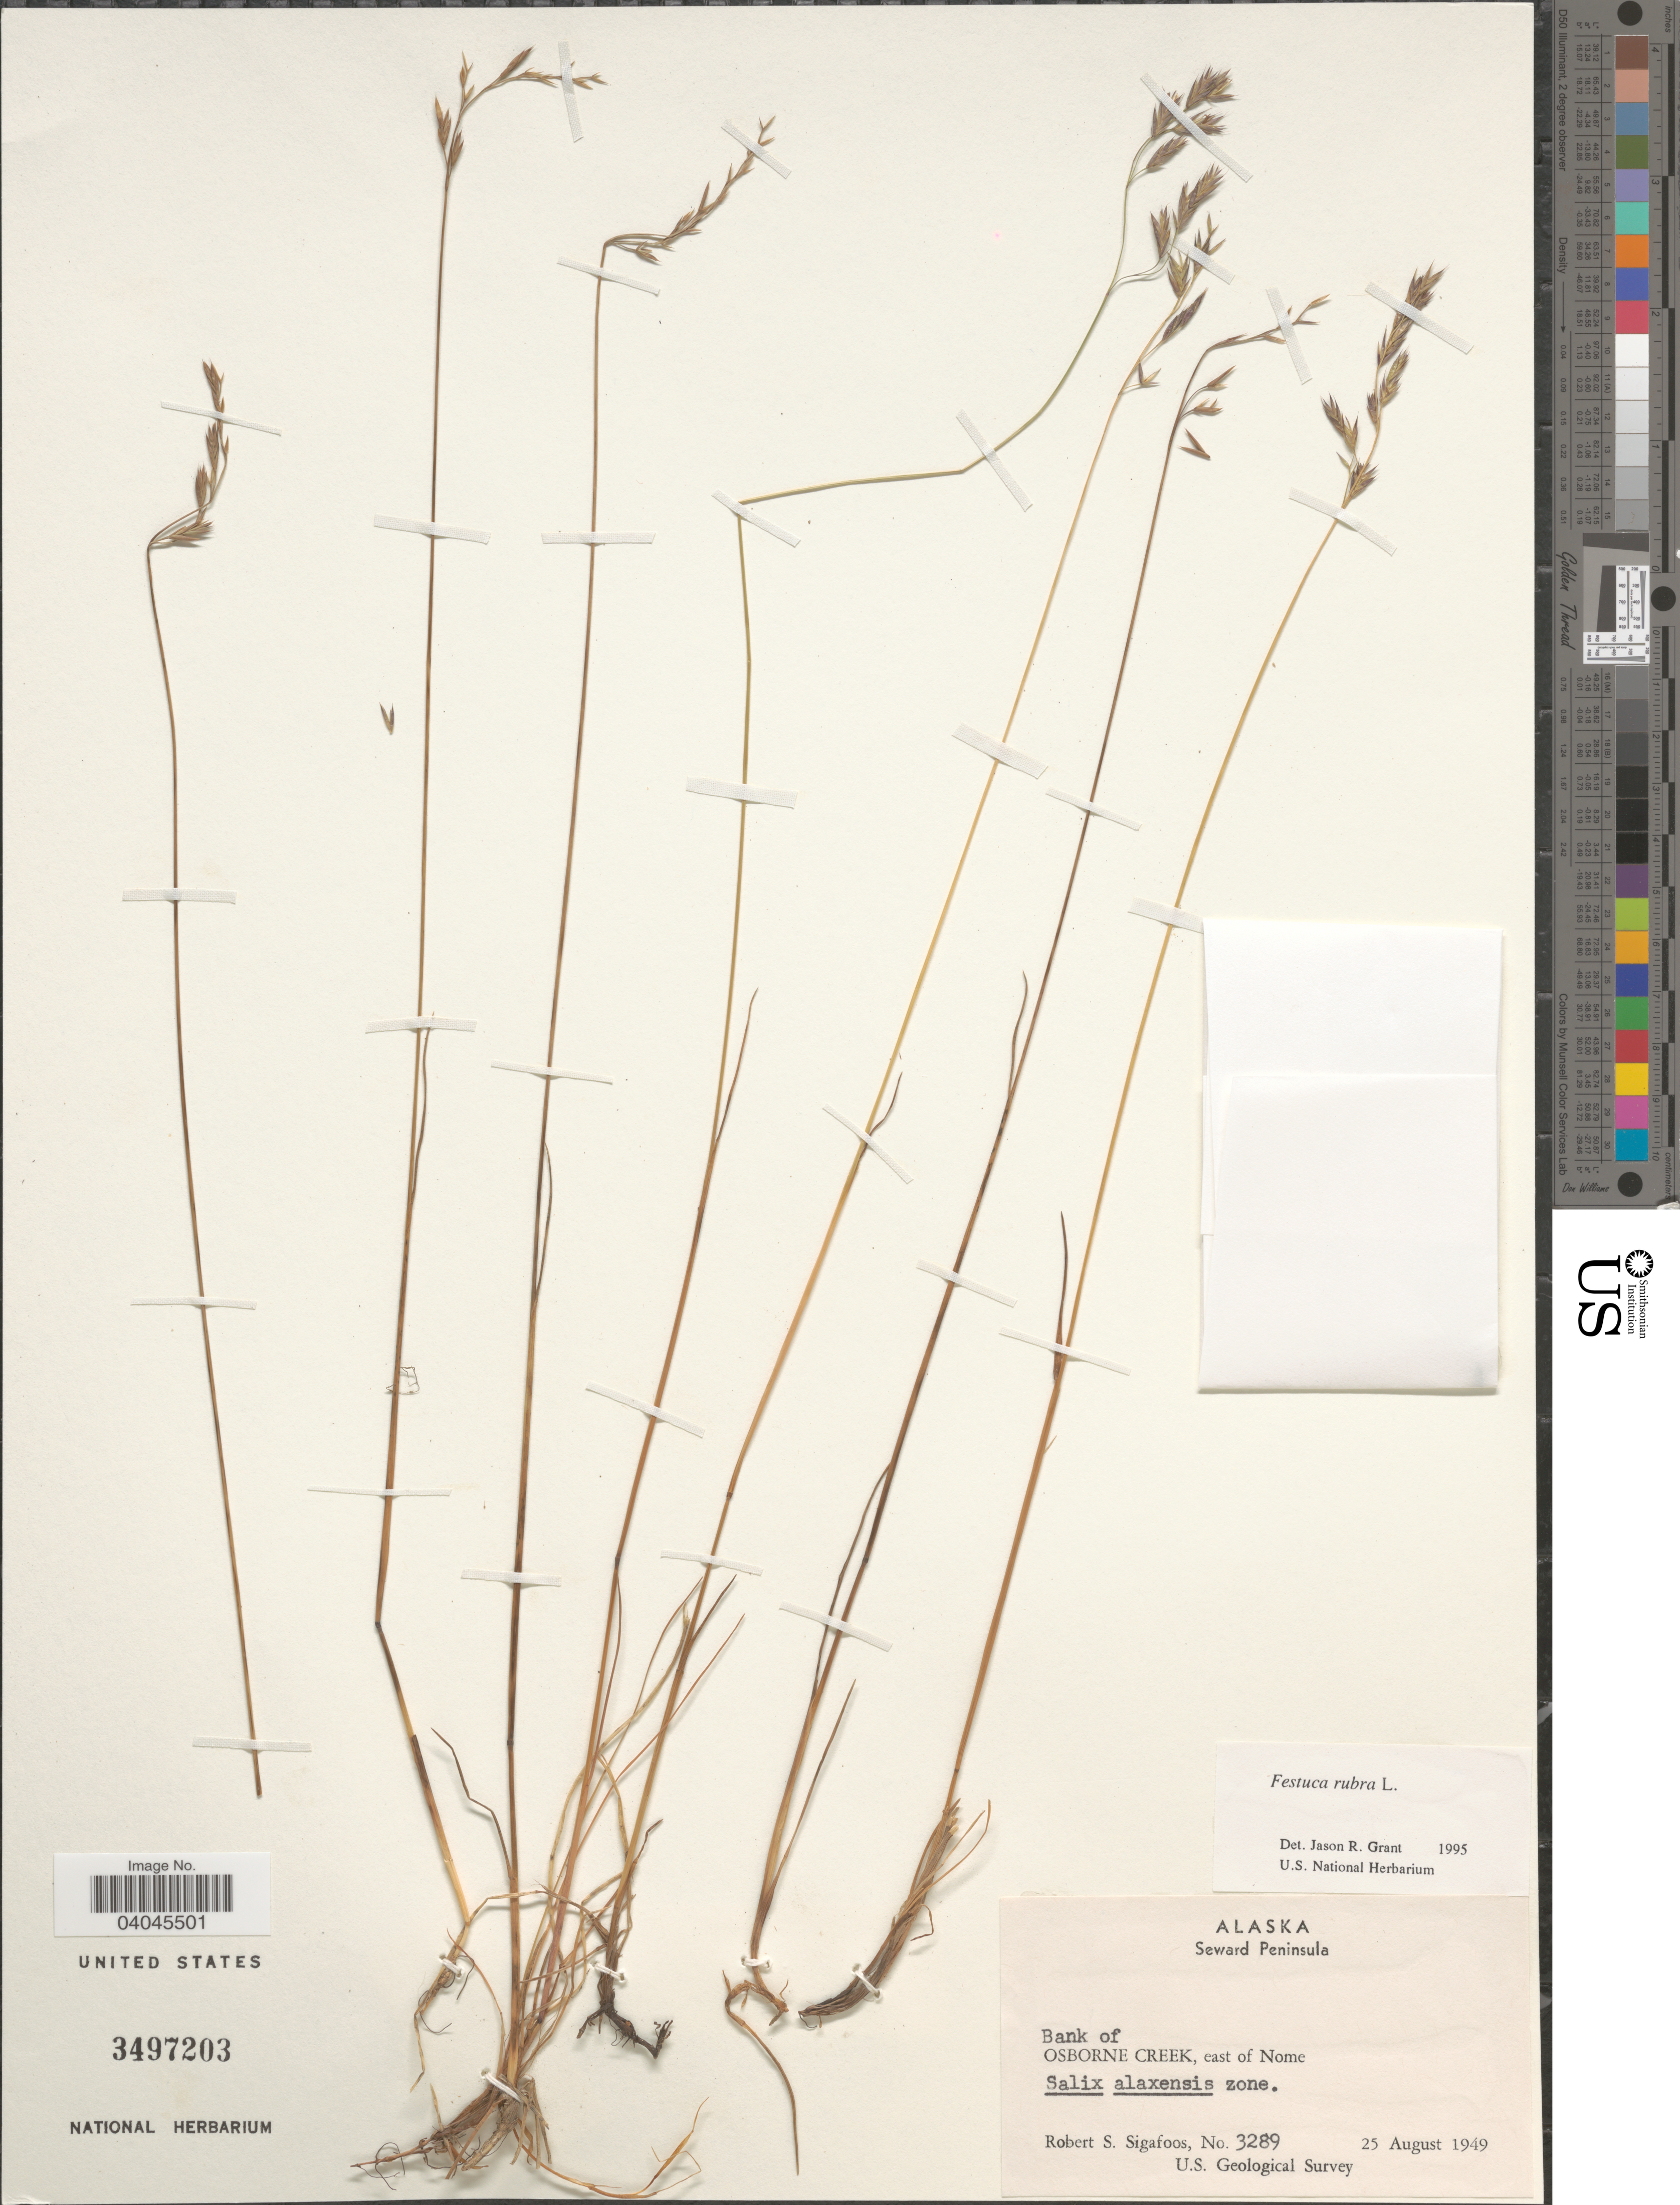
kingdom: Plantae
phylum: Tracheophyta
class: Liliopsida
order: Poales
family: Poaceae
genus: Festuca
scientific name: Festuca rubra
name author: L.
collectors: R. Sigafoos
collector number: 3289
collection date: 1949-08-25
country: United States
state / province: Alaska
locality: Seward Peninsula. Bank of Osborne Creek, east of Nome.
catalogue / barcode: US 3497203